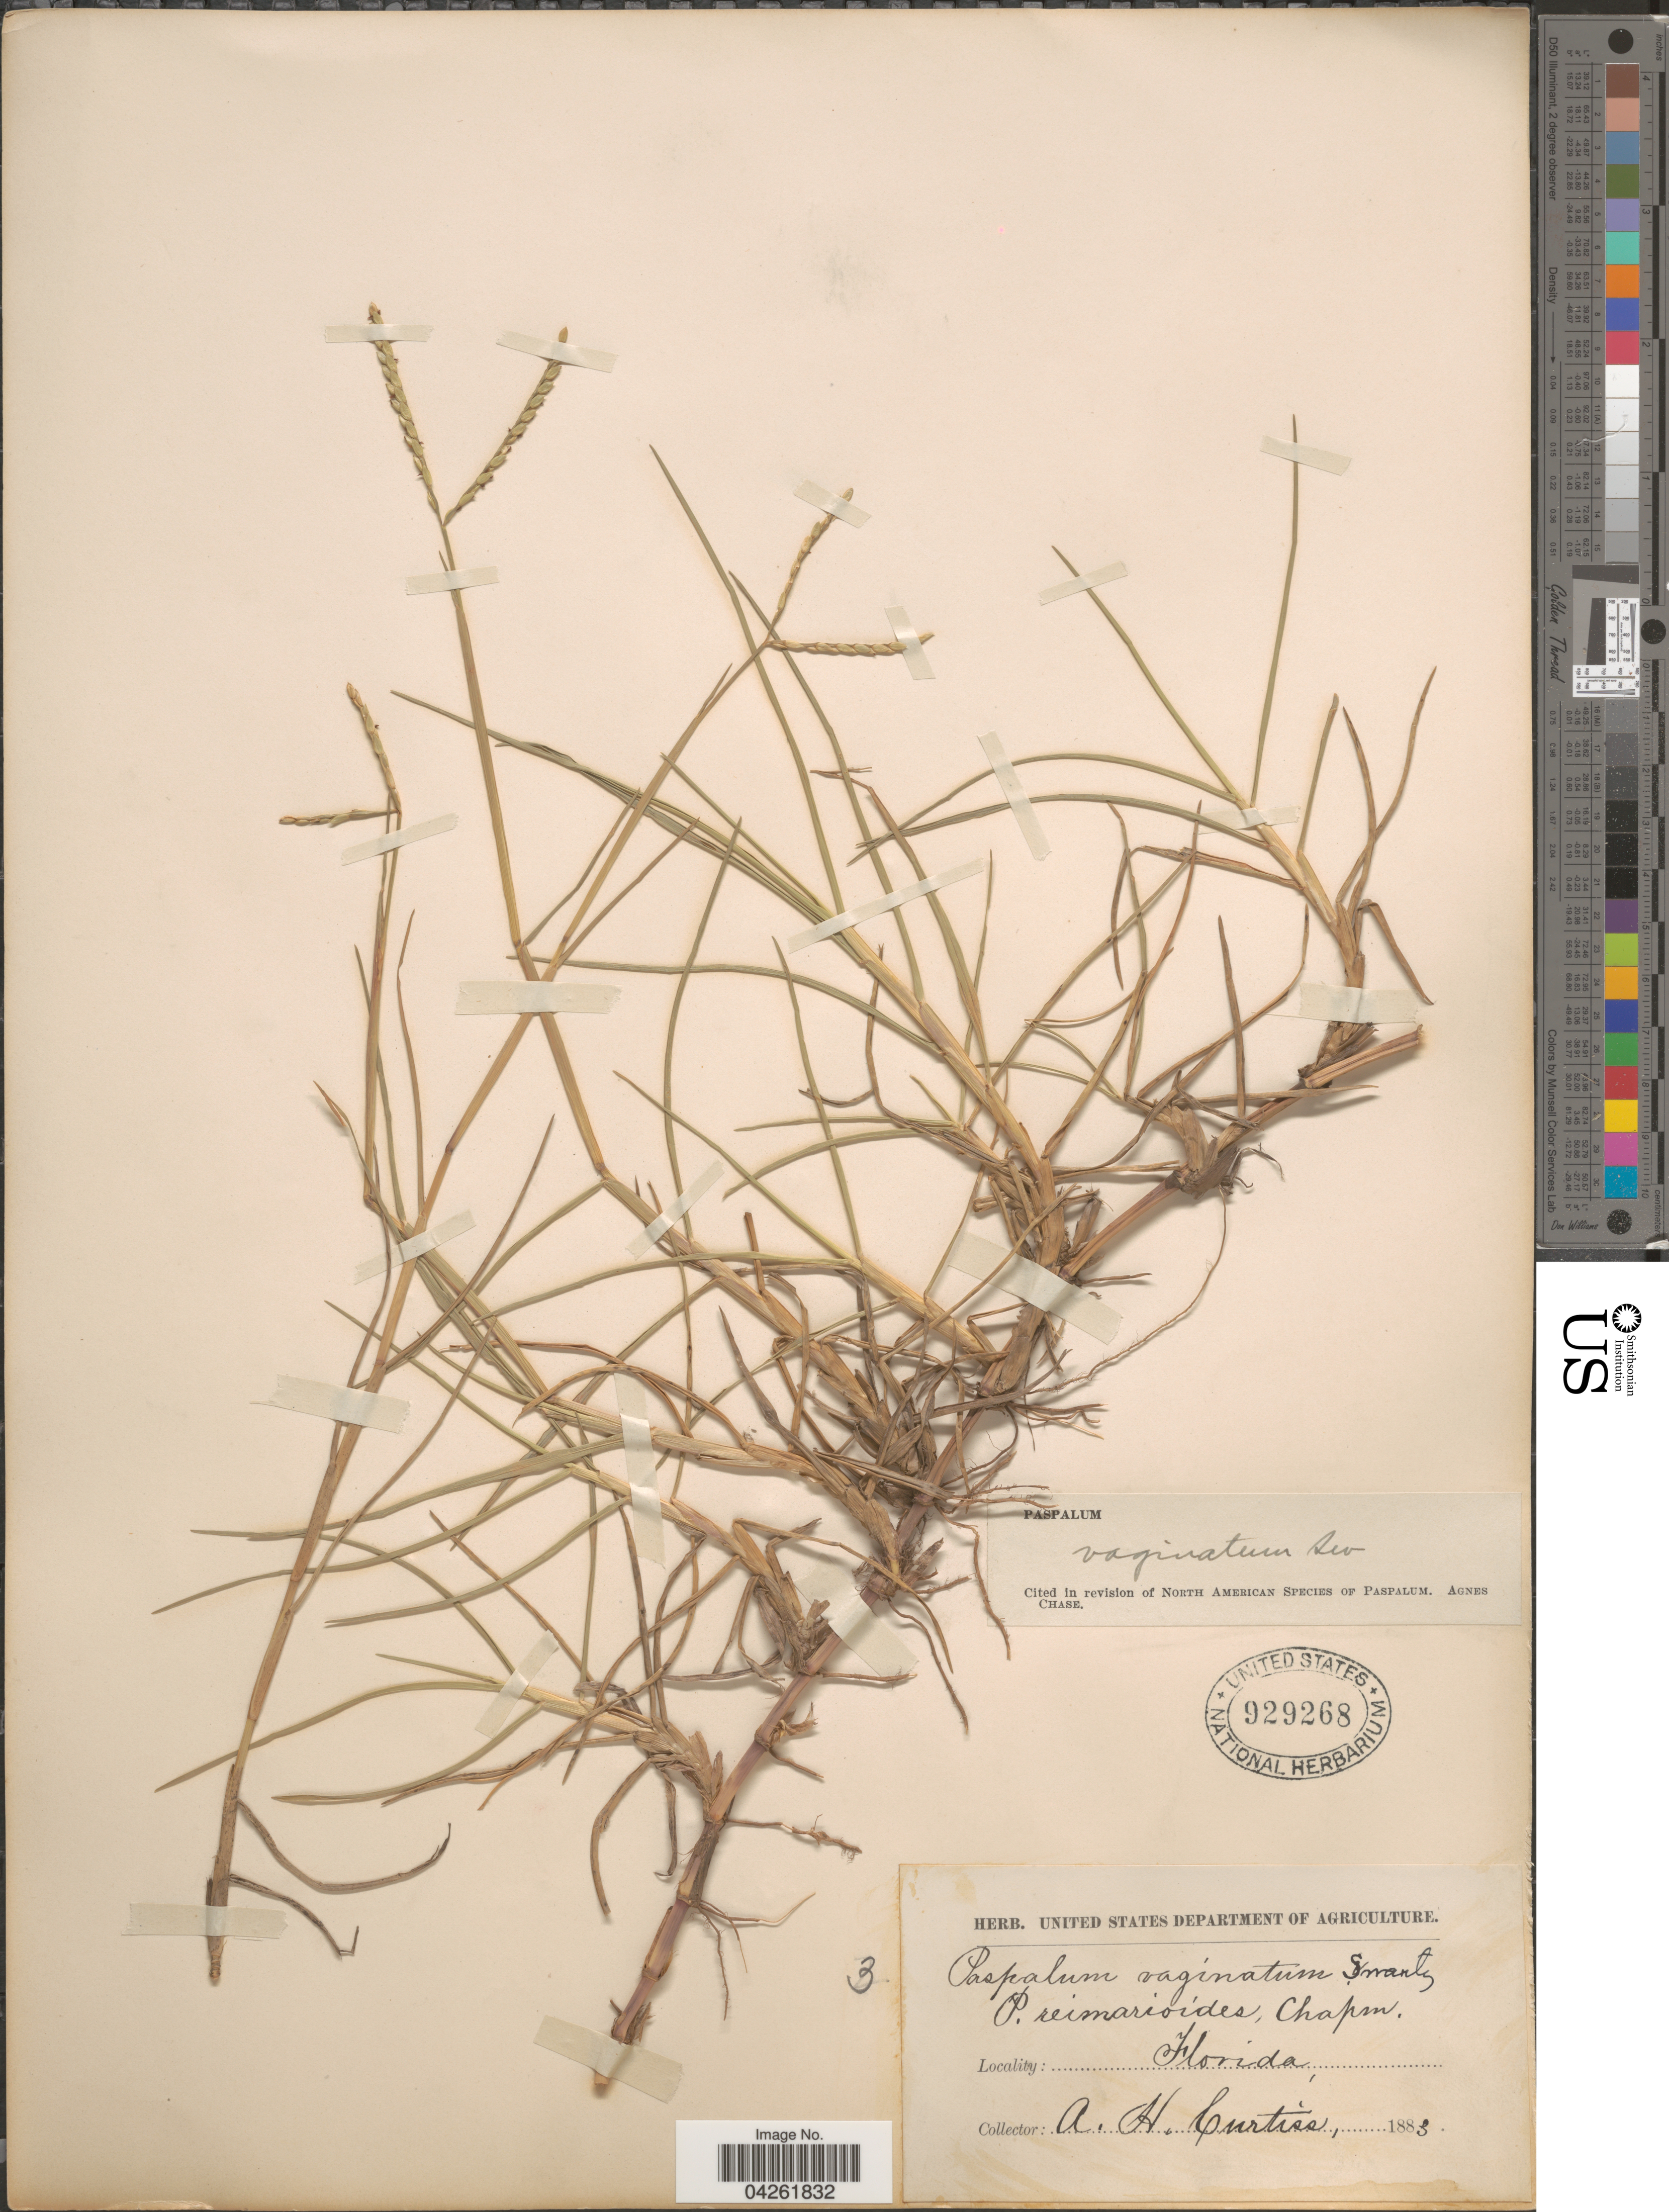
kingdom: Plantae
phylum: Tracheophyta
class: Liliopsida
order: Poales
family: Poaceae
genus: Paspalum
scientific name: Paspalum distichum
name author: L.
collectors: A. H. Curtiss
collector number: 3?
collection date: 1883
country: United States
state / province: Florida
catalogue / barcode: US 929268